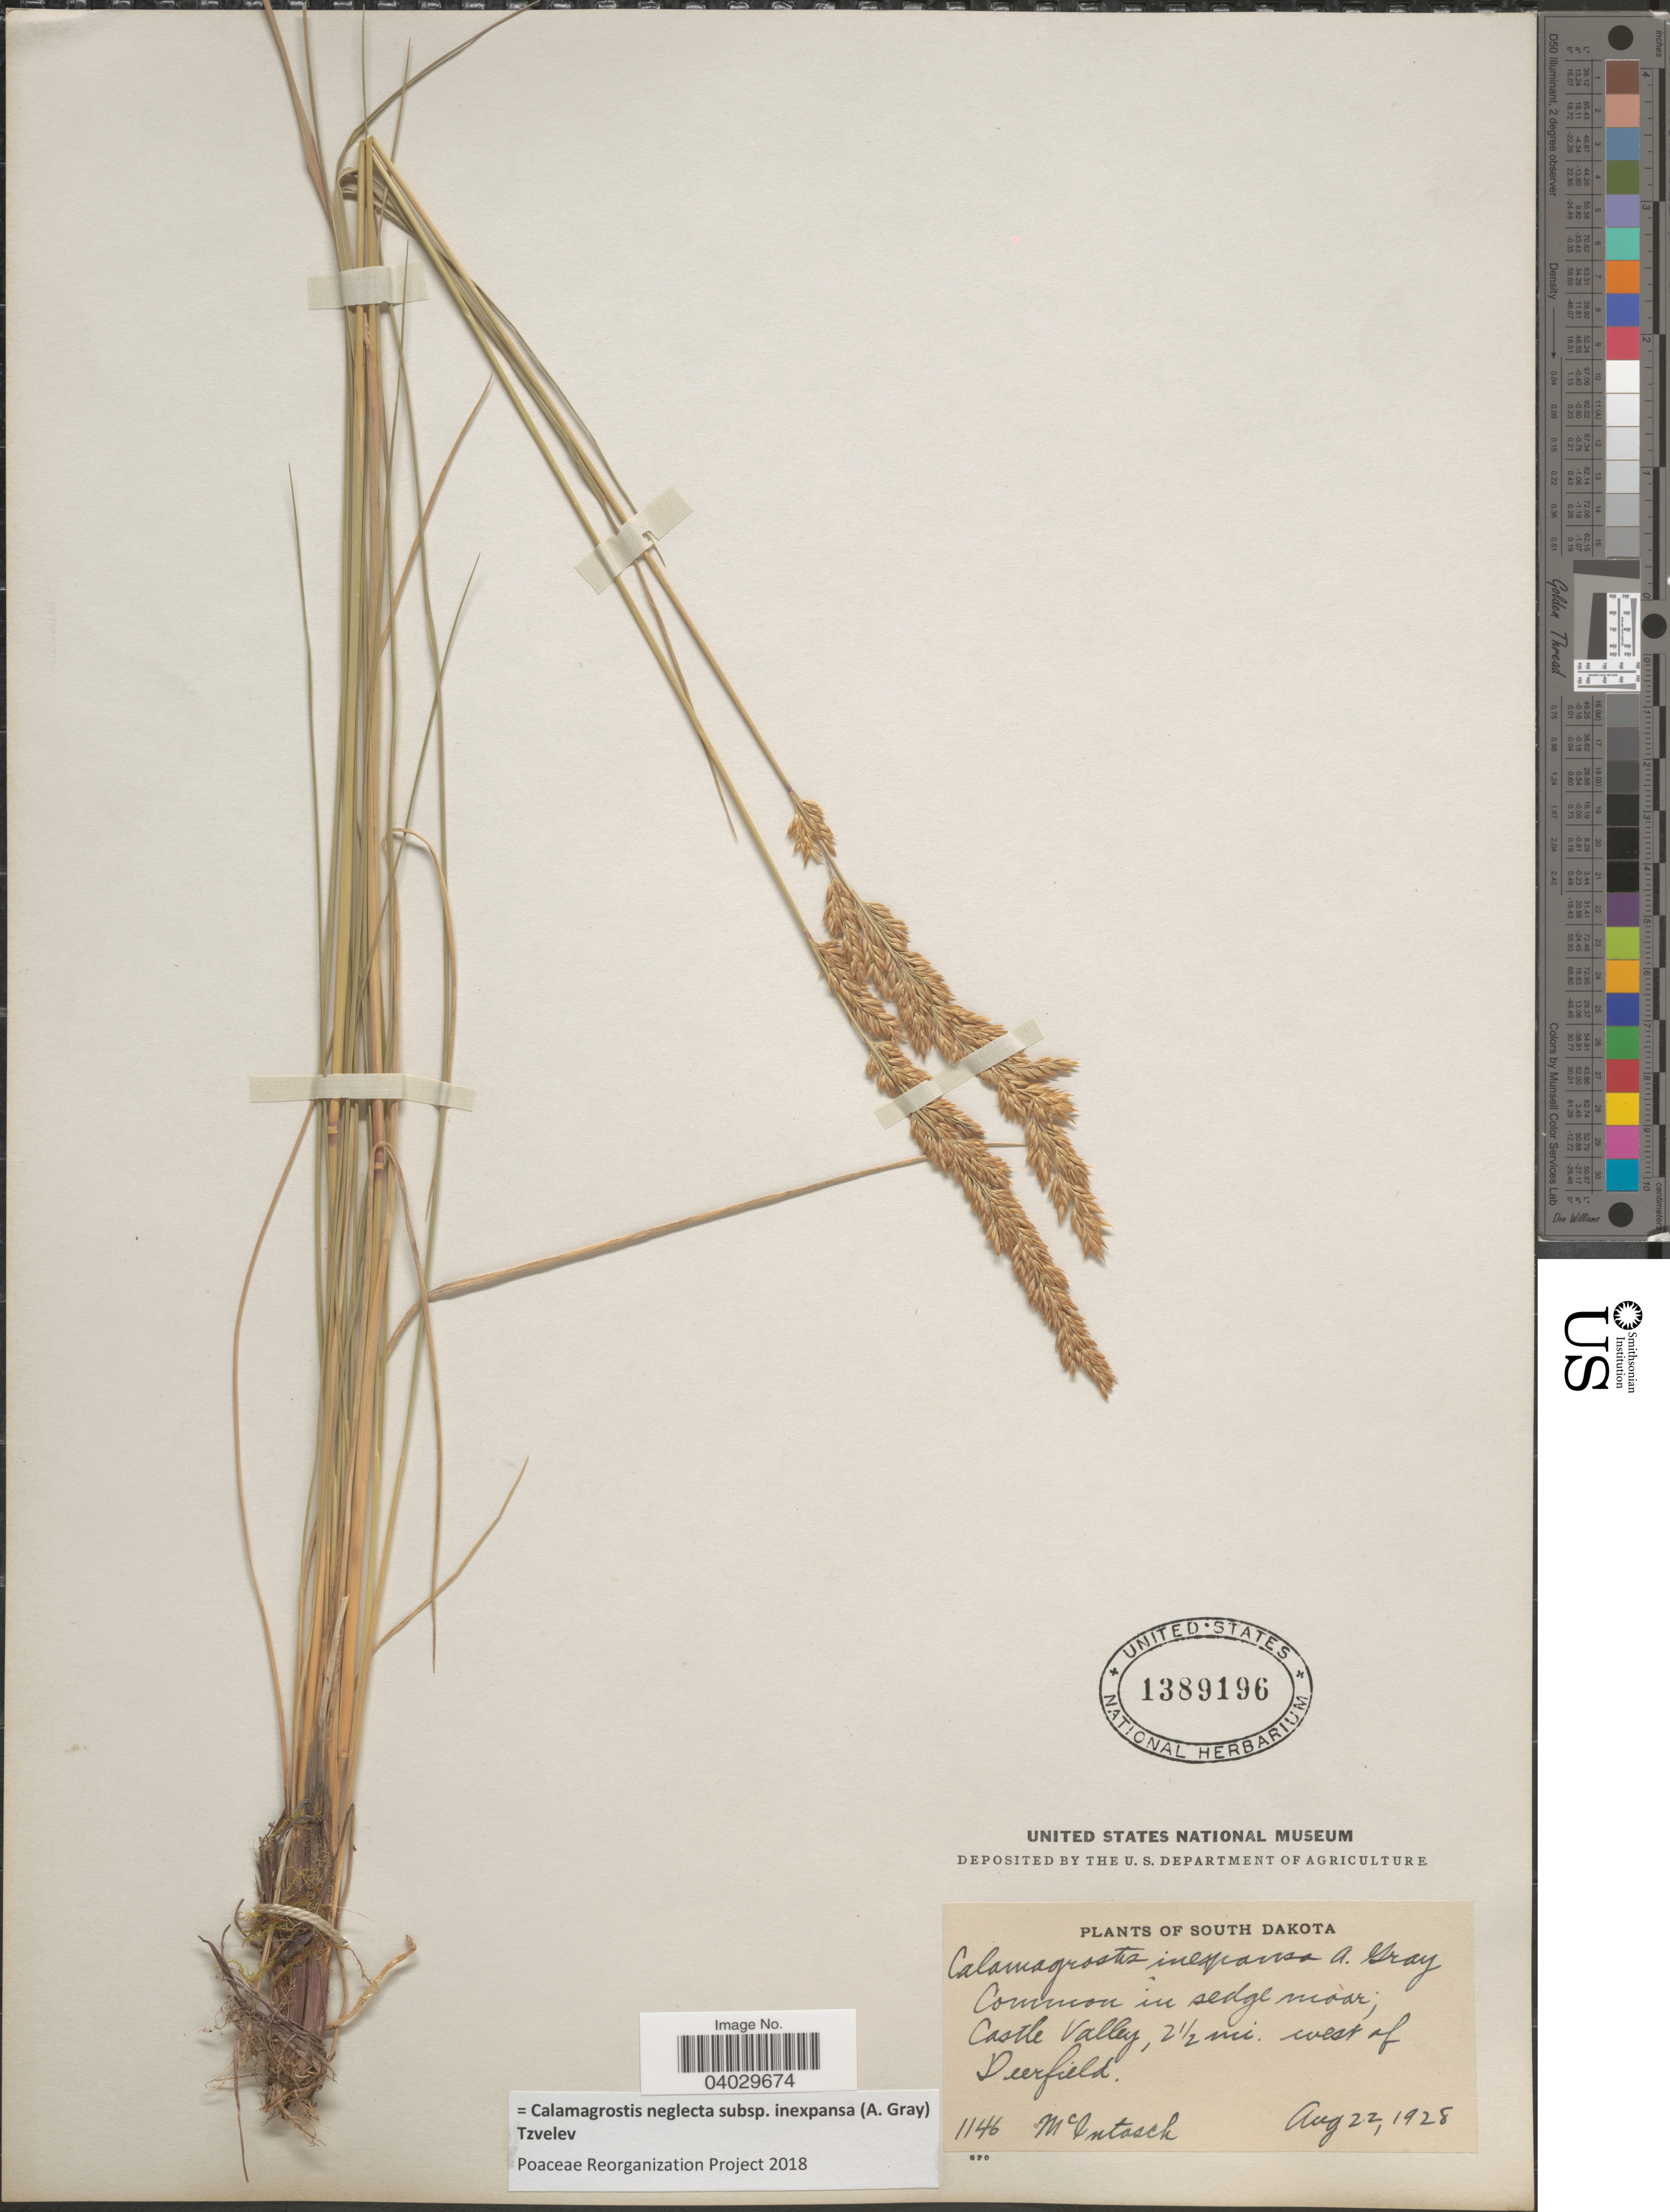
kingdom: Plantae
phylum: Tracheophyta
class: Liliopsida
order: Poales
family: Poaceae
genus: Calamagrostis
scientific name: Calamagrostis neglecta subsp. inexpansa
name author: (A. Gray) Tzvelev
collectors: McIntosh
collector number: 1146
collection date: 1928-08-22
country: United States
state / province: South Dakota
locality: Castle Valley, 2½ mi. west of Deerfield.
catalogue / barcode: US 1389196